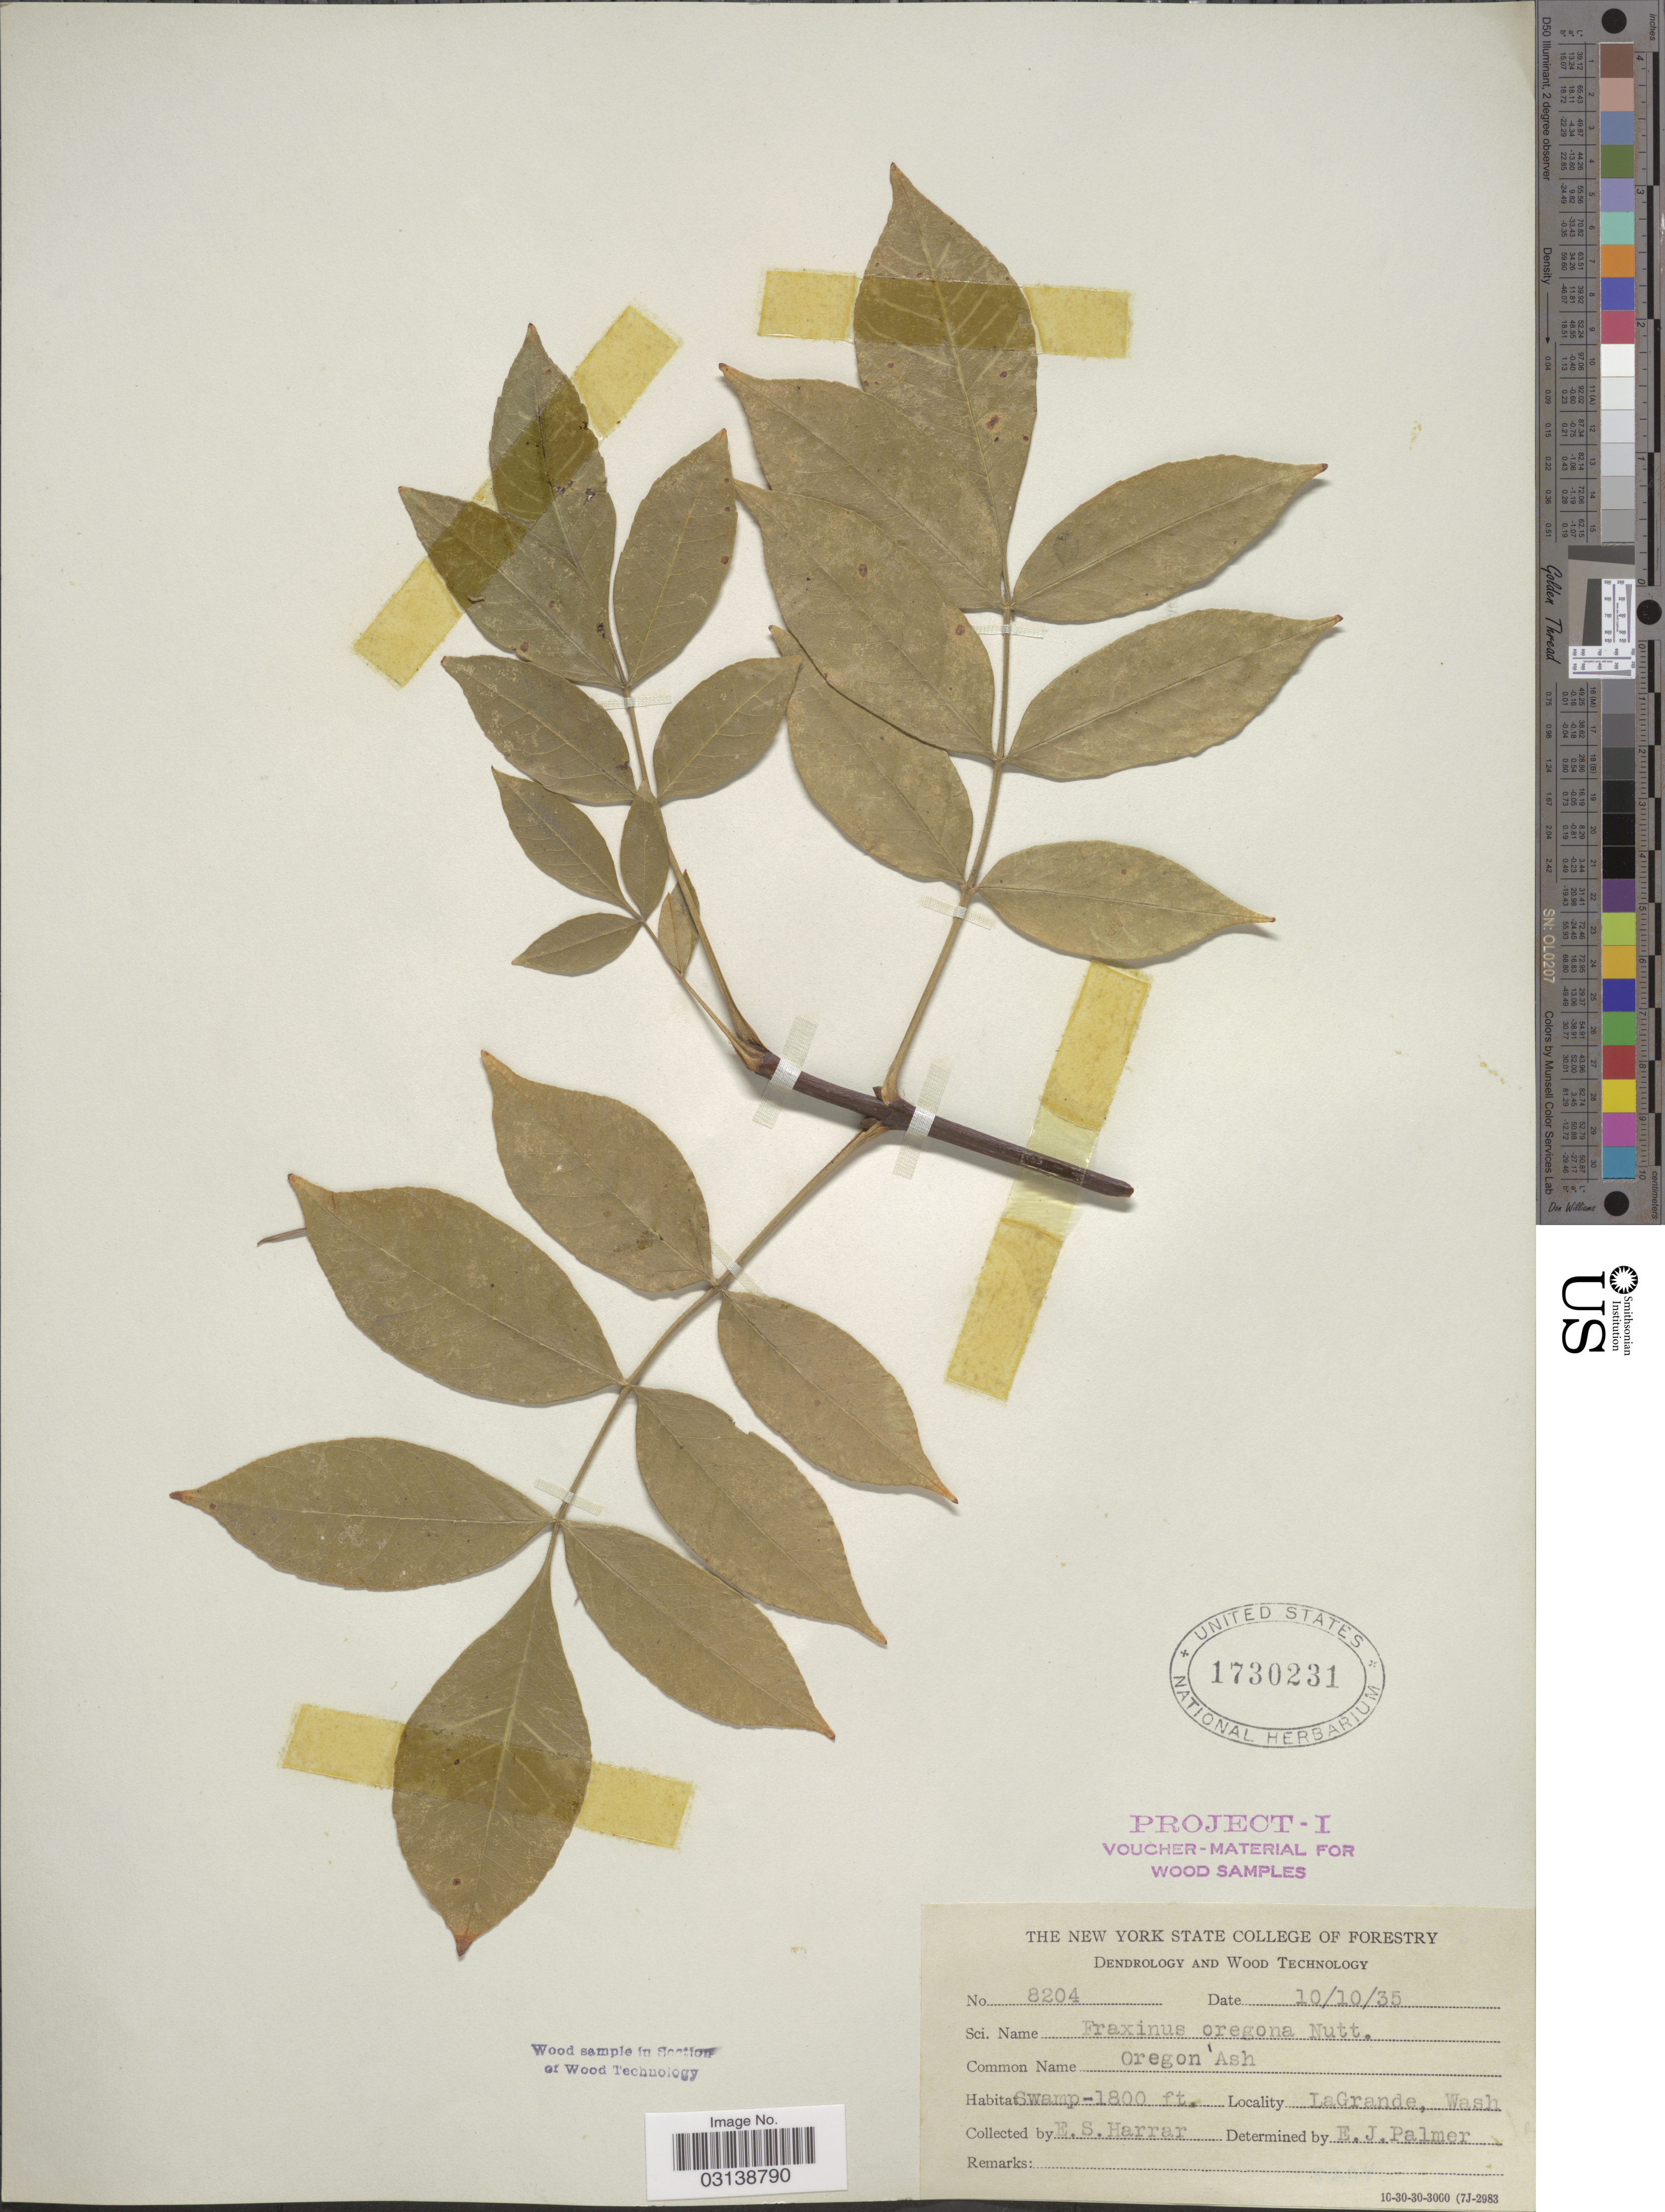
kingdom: Plantae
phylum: Tracheophyta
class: Magnoliopsida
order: Lamiales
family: Oleaceae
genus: Fraxinus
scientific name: Fraxinus latifolia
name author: Benth.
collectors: E. Harrar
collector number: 8204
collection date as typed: Transcribed d/m/y: 10/10/35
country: United States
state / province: Washington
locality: LaGrande. Swamp.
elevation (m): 549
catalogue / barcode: US 1730231